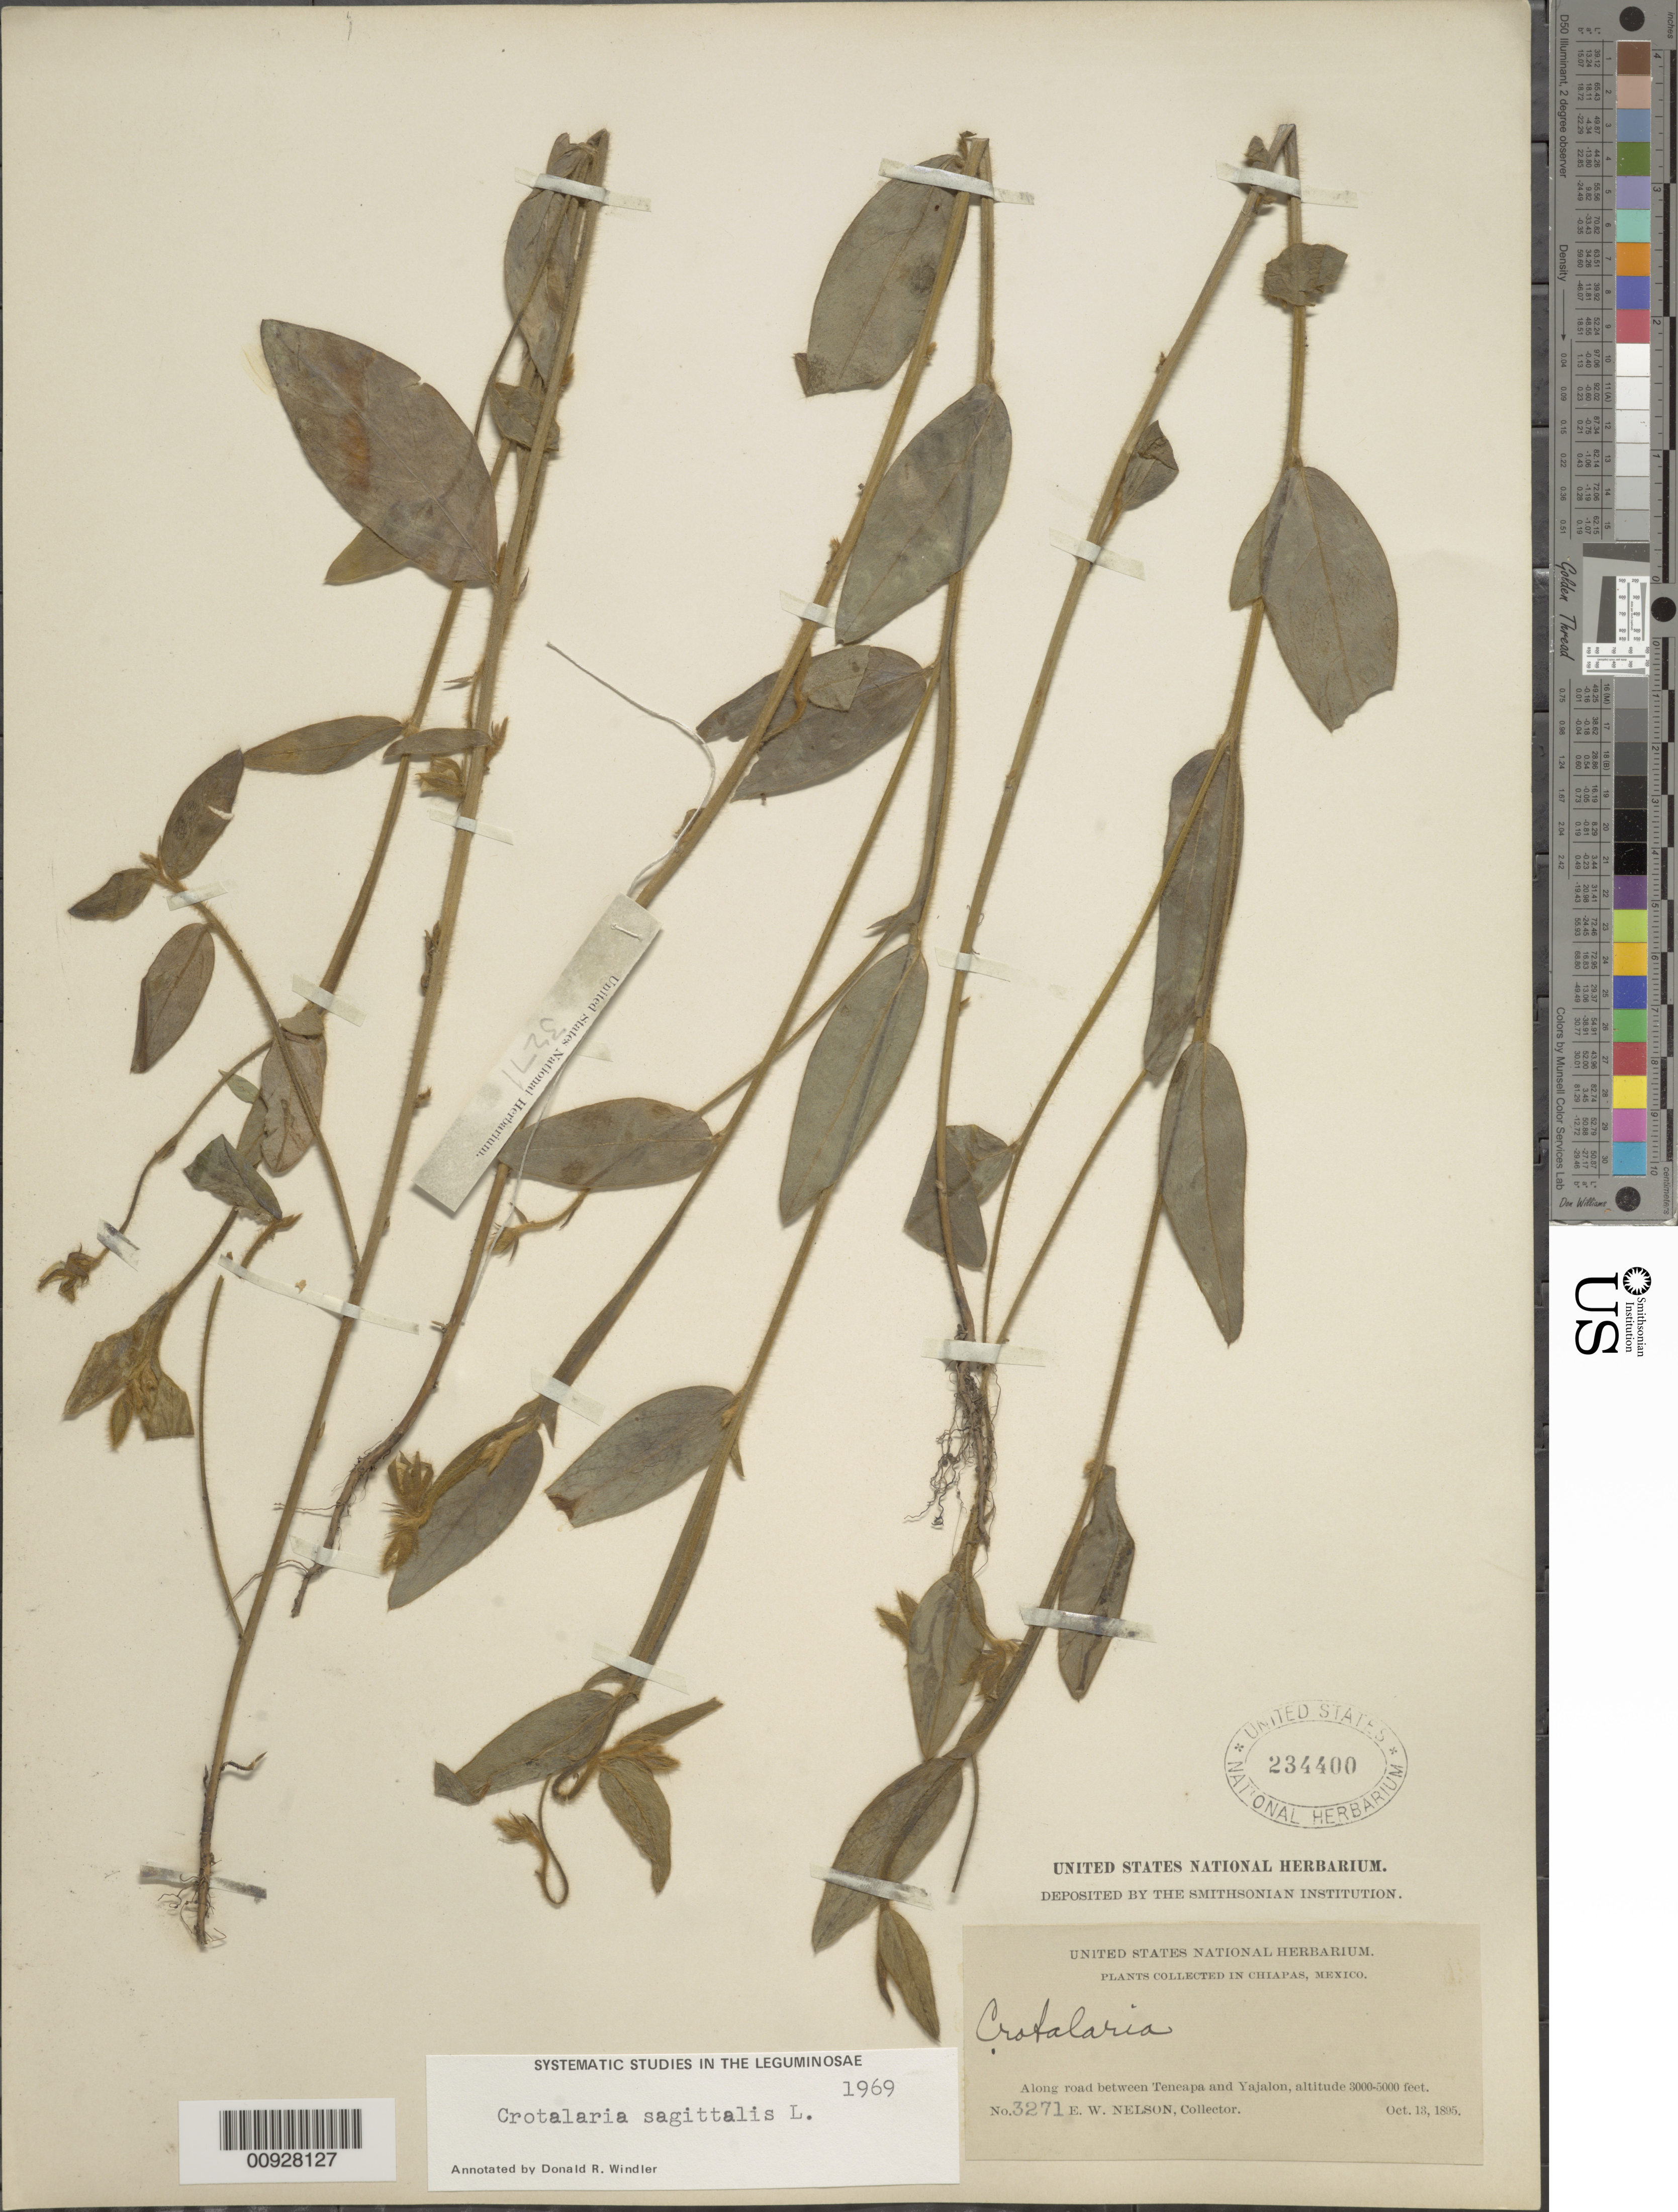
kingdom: Plantae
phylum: Tracheophyta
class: Magnoliopsida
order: Fabales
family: Fabaceae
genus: Crotalaria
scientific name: Crotalaria sagittalis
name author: L.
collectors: E. W. Nelson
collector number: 3271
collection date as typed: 13 Oct 1895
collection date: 1895-10-13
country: Mexico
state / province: Chiapas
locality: Along road between Teneapa and Yajalon.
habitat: Along road.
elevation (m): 914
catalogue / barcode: US 234400